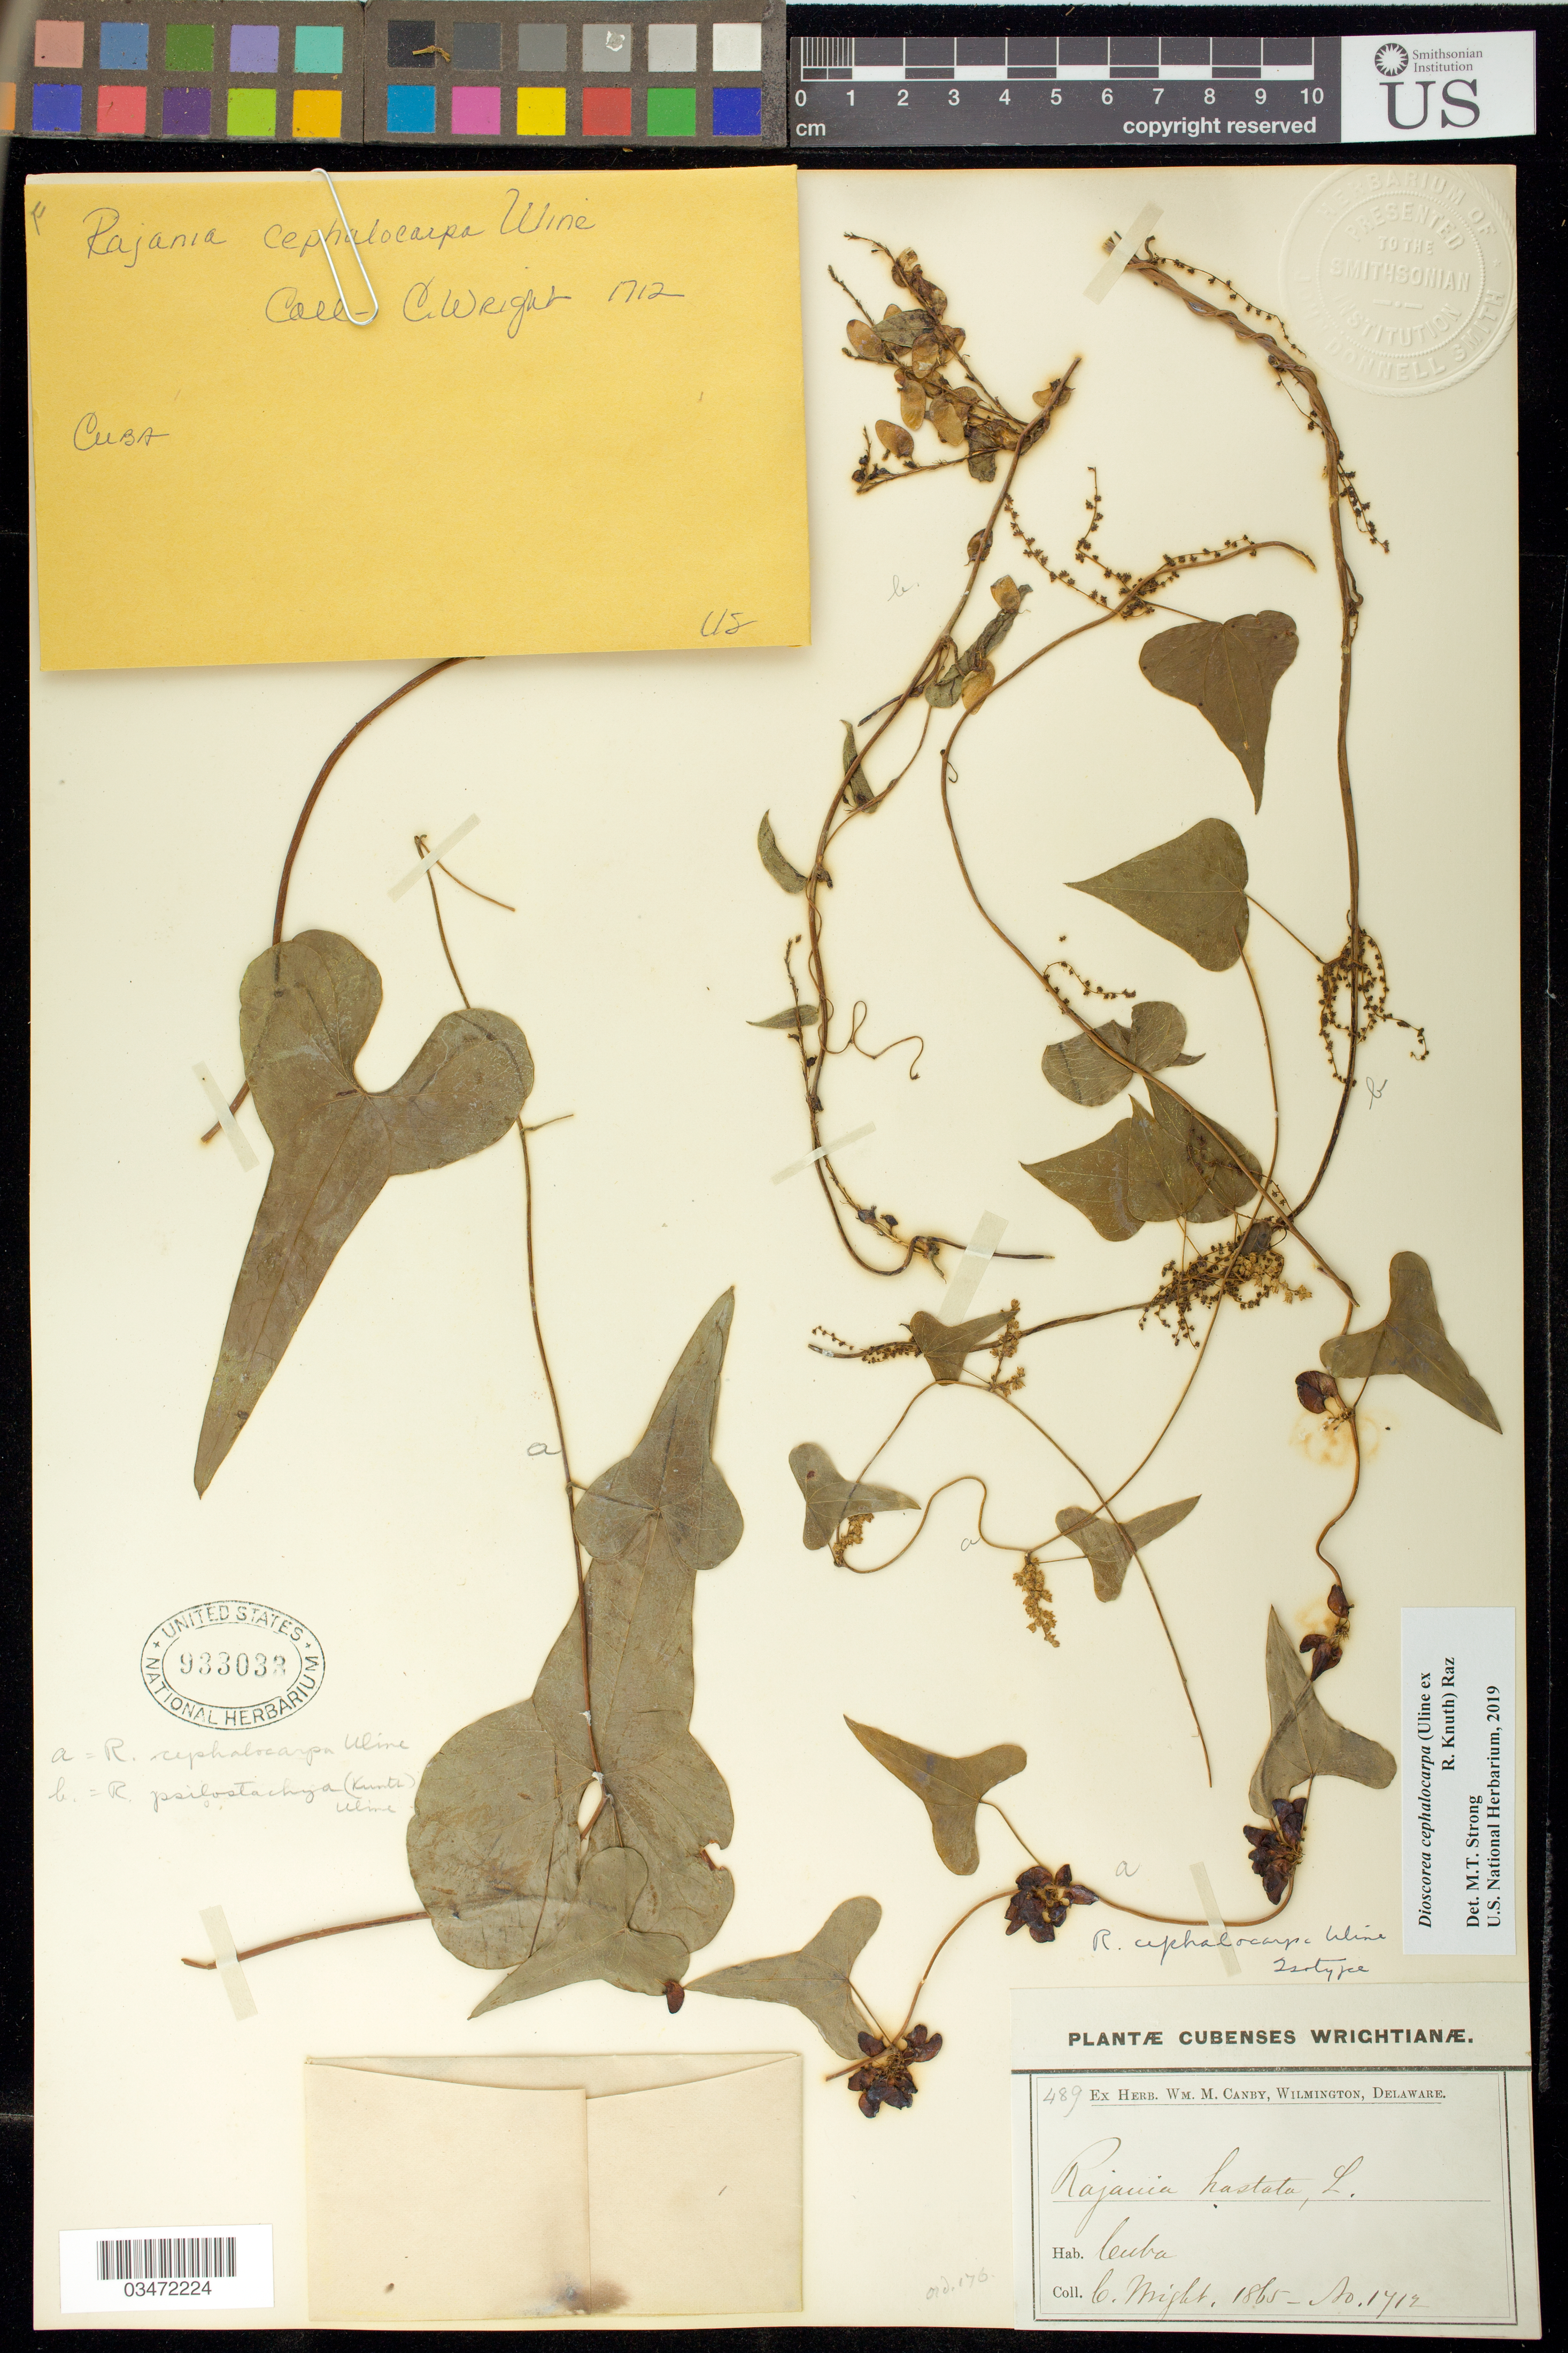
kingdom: Plantae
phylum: Tracheophyta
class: Liliopsida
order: Dioscoreales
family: Dioscoreaceae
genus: Dioscorea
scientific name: Dioscorea cephalocarpa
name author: (Uline ex R. Knuth) Raz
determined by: Strong, M. T., (US), Smithsonian Institution - National Museum of Natural History (UNITED STATES)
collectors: C. Wright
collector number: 1712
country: Cuba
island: Cuba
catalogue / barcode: US 933033